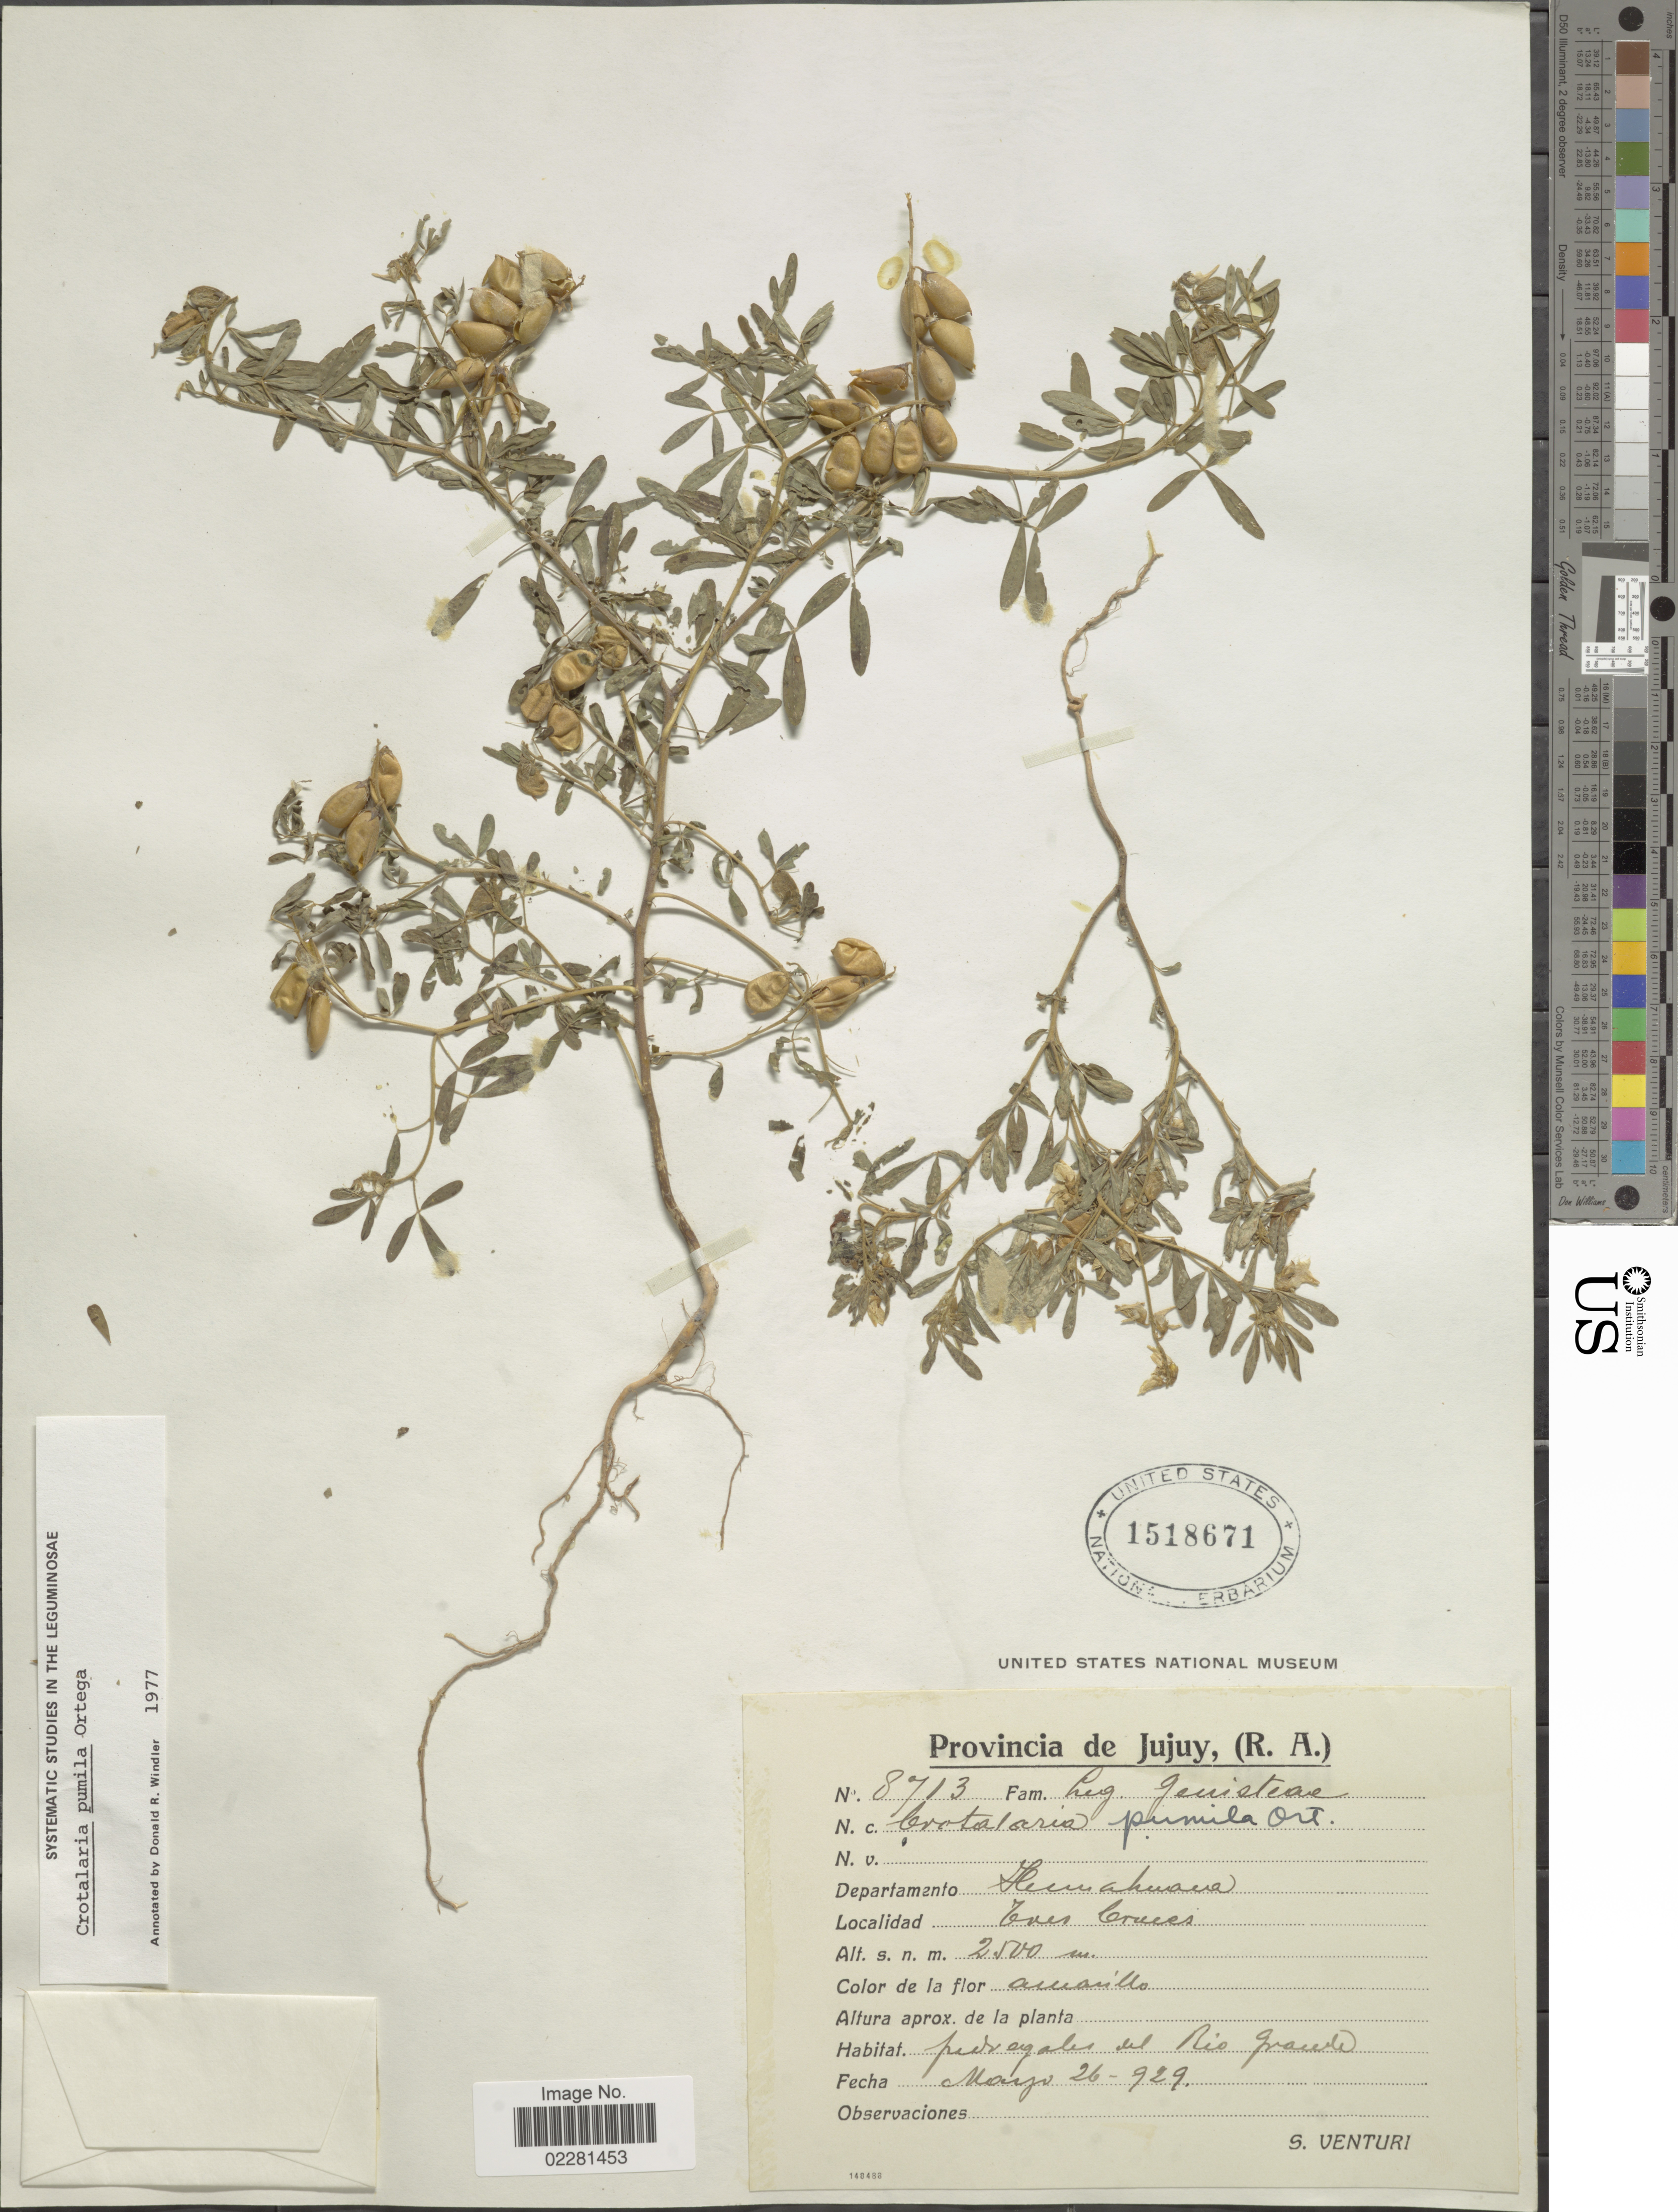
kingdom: Plantae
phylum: Tracheophyta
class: Magnoliopsida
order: Fabales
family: Fabaceae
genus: Crotalaria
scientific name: Crotalaria pumila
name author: Ortega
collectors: S. Venturi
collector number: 8713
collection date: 1929-03-26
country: Argentina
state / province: Jujuy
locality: Departamento Humahuaca, Tres Cruces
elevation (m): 2500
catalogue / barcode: US 1518671